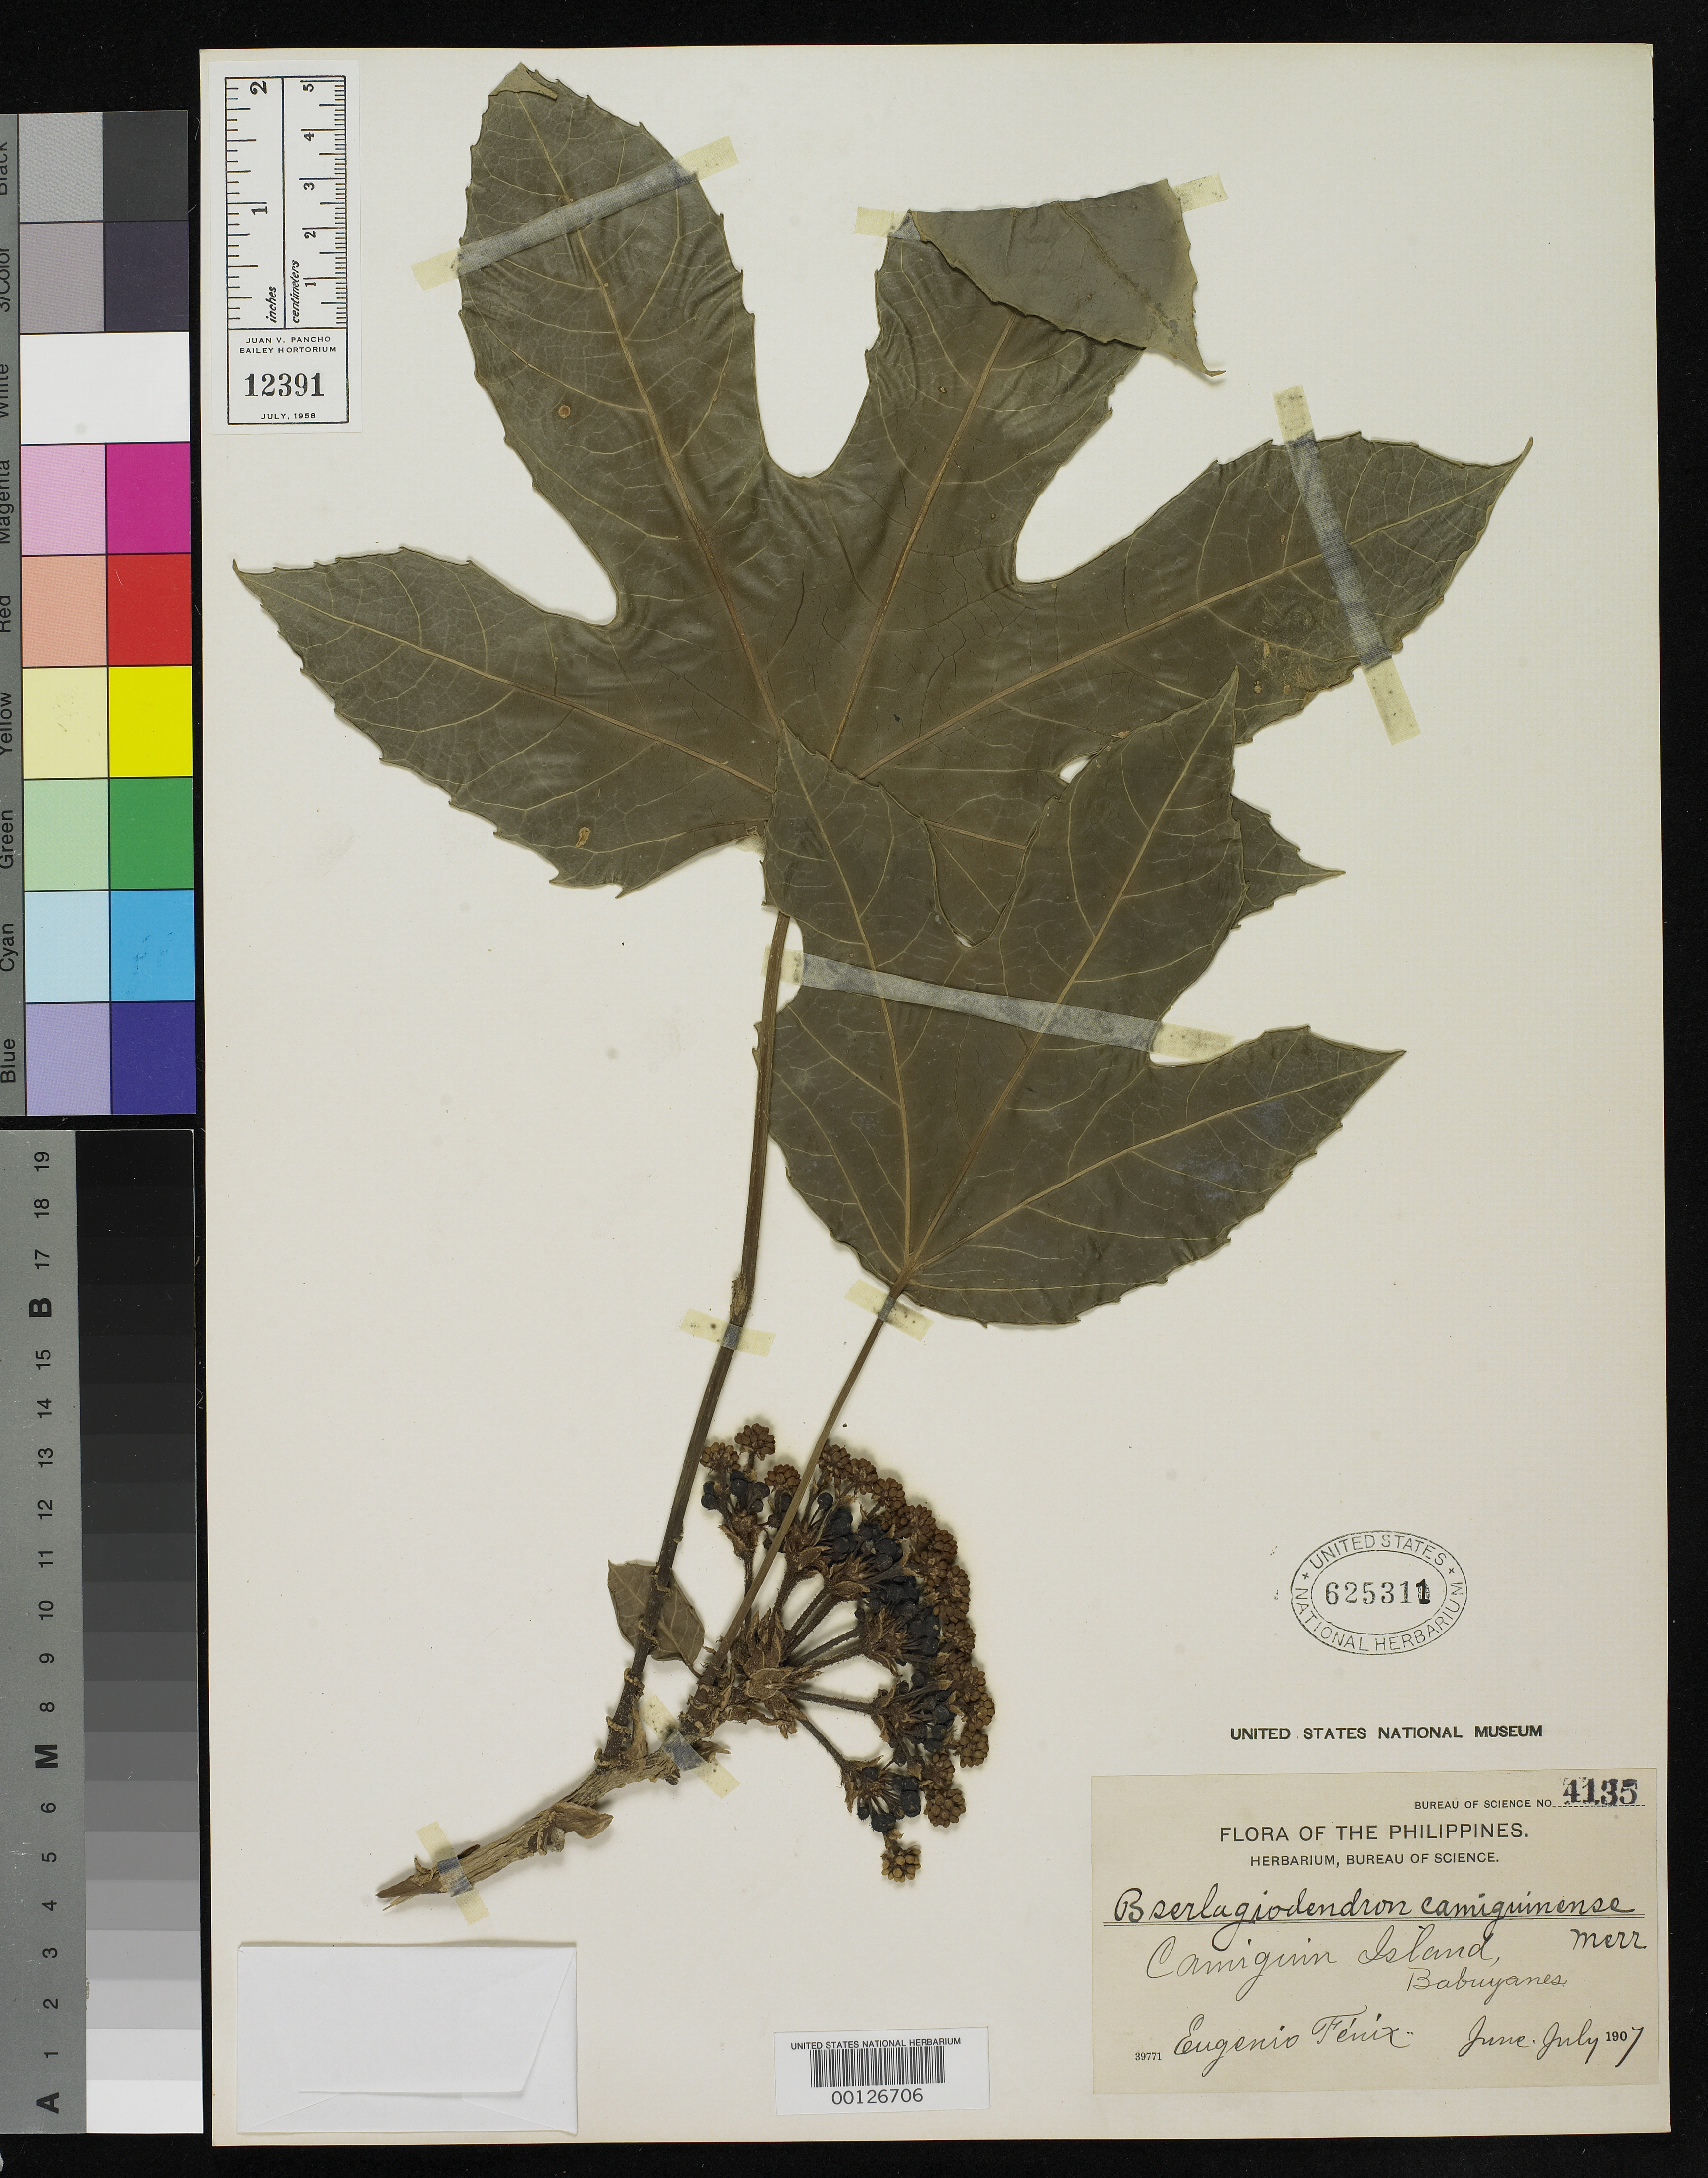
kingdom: Plantae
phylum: Tracheophyta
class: Magnoliopsida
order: Apiales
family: Araliaceae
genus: Boerlagiodendron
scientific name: Boerlagiodendron camiguinense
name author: Merr.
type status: Isotype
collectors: E. Fénix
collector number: Bur. Sci. 4135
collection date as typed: Jul 1907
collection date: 1907-07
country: Philippines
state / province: Cagayan Valley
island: Camiguin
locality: Cagayan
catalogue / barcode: US 625311